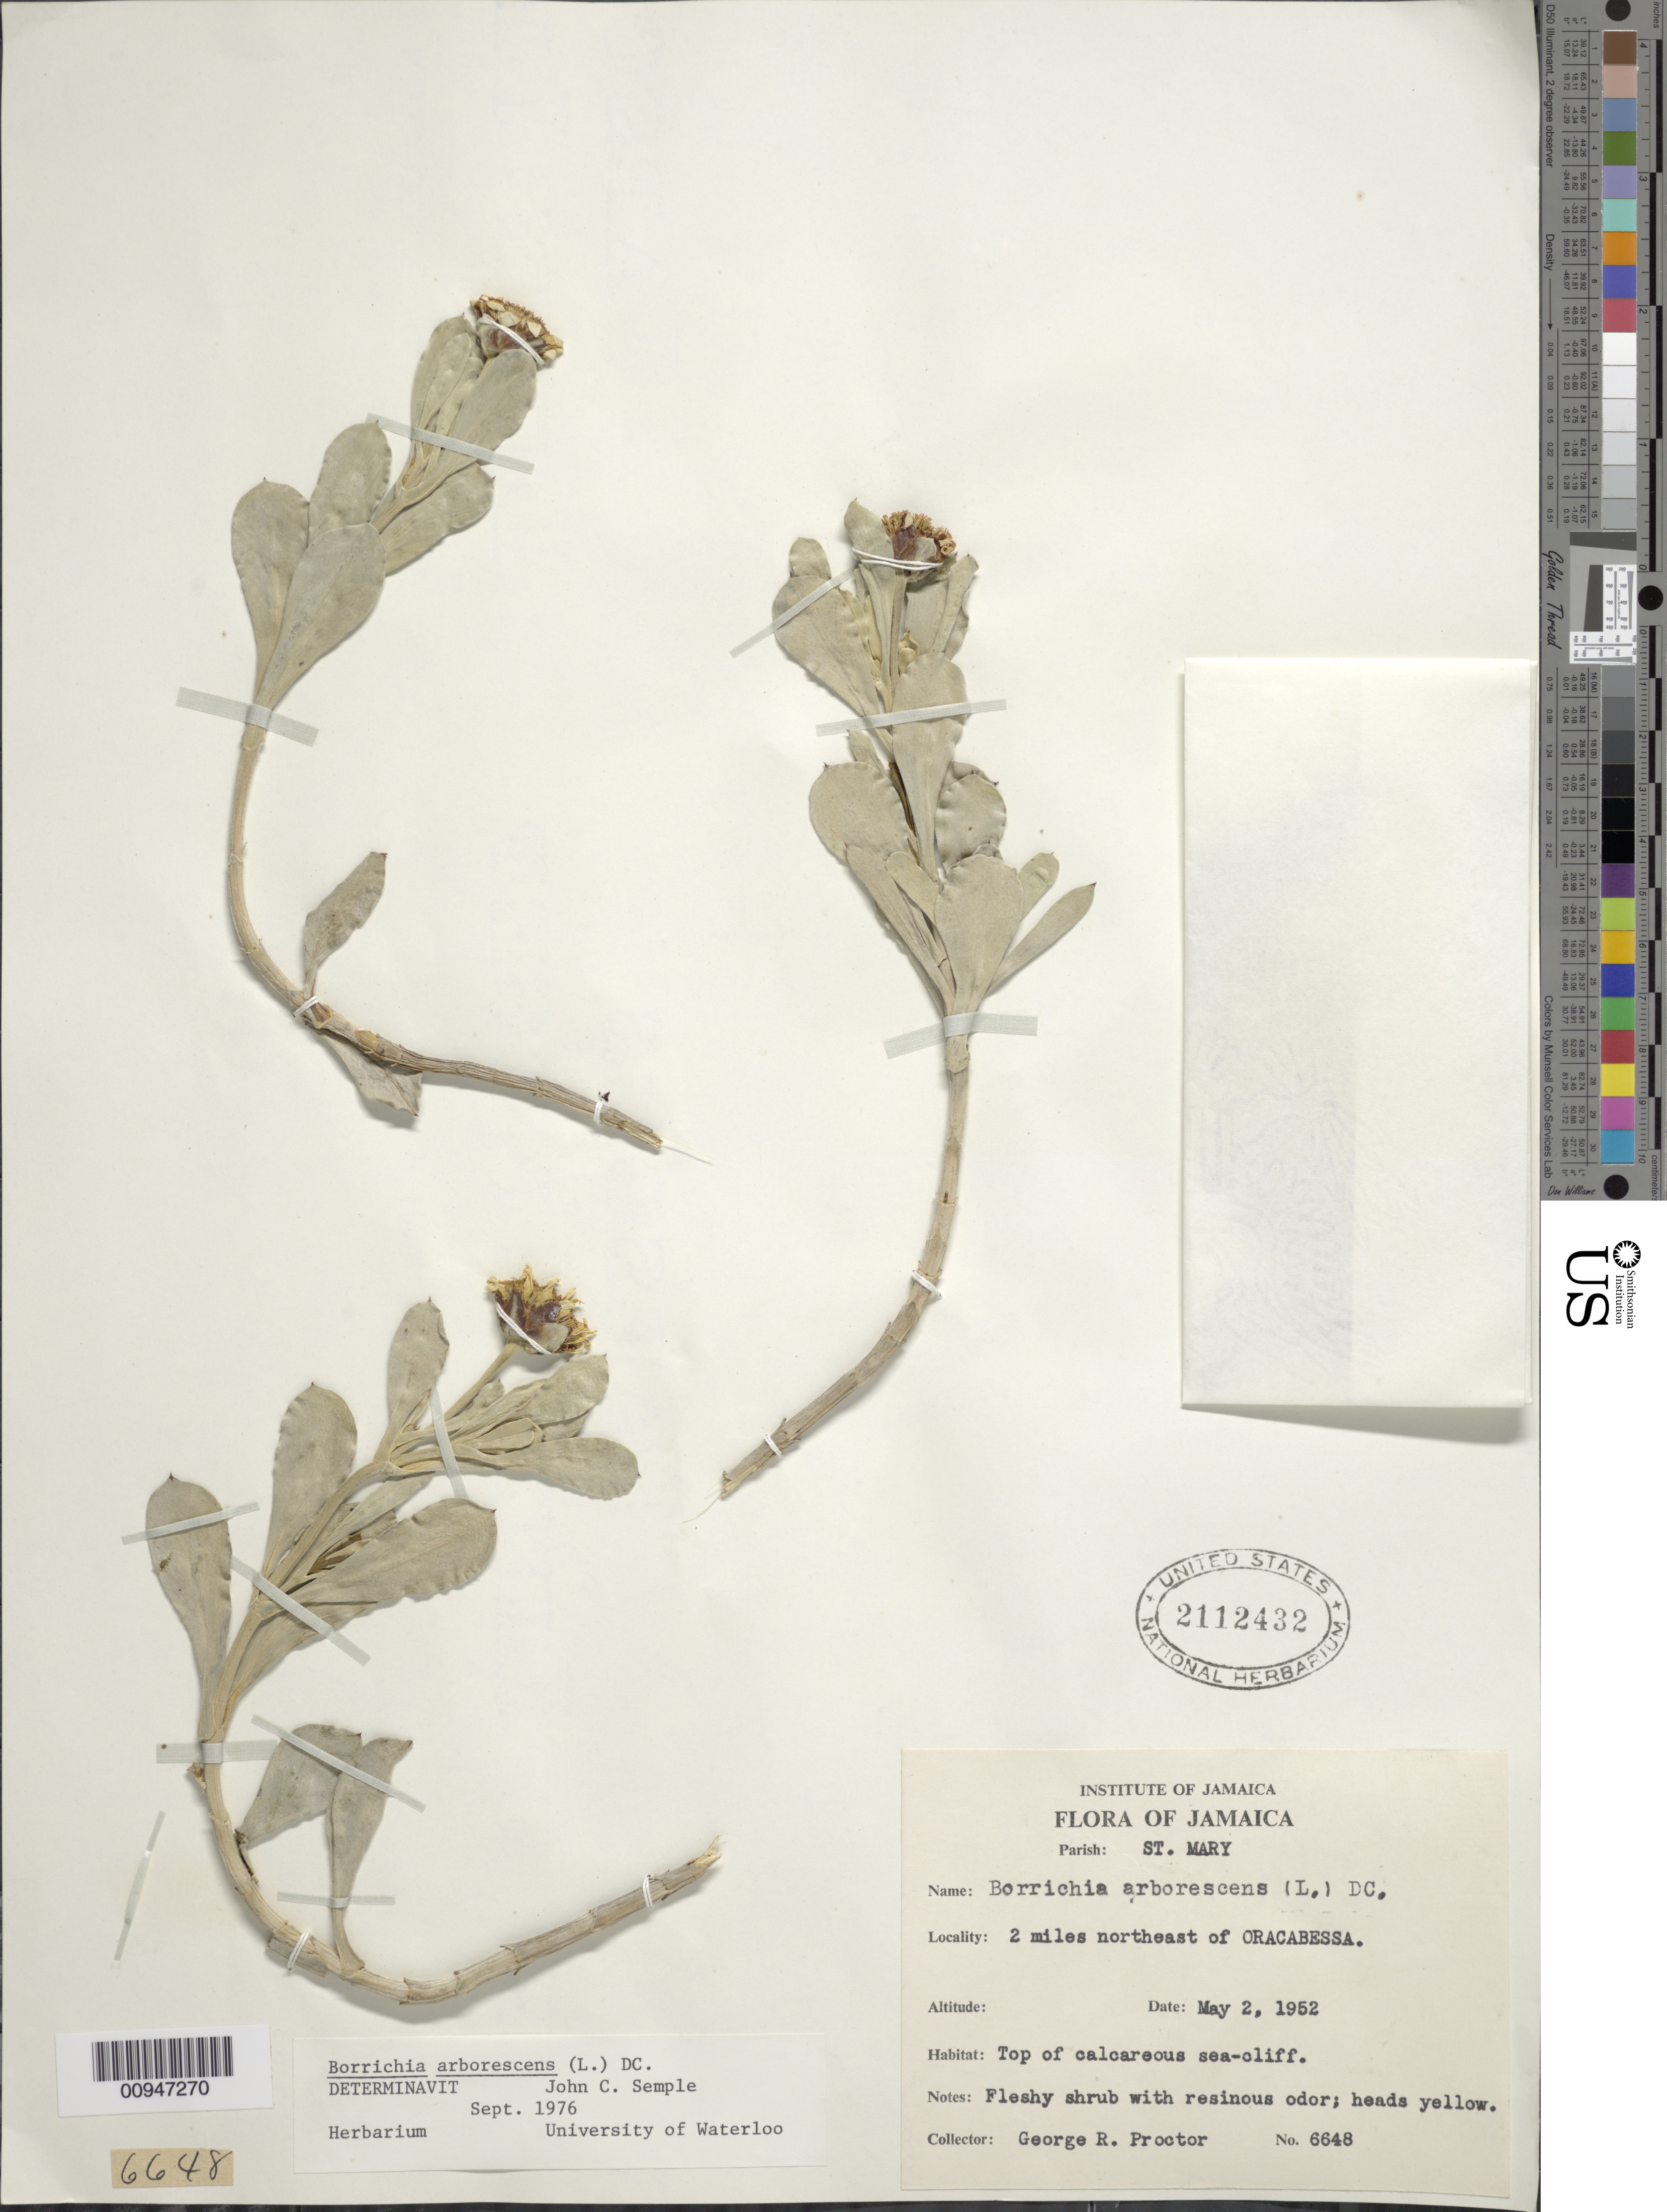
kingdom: Plantae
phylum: Tracheophyta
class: Magnoliopsida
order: Asterales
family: Asteraceae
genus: Borrichia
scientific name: Borrichia arborescens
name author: (L.) DC.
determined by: Semple, J. C.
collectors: G. R. Proctor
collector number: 6648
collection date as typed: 02 May 1952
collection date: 1952-05-02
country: Jamaica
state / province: Saint Mary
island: Jamaica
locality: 2 miles northeast of Oracabessa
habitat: Top of calcareous sea-cliff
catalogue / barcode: US 2112432